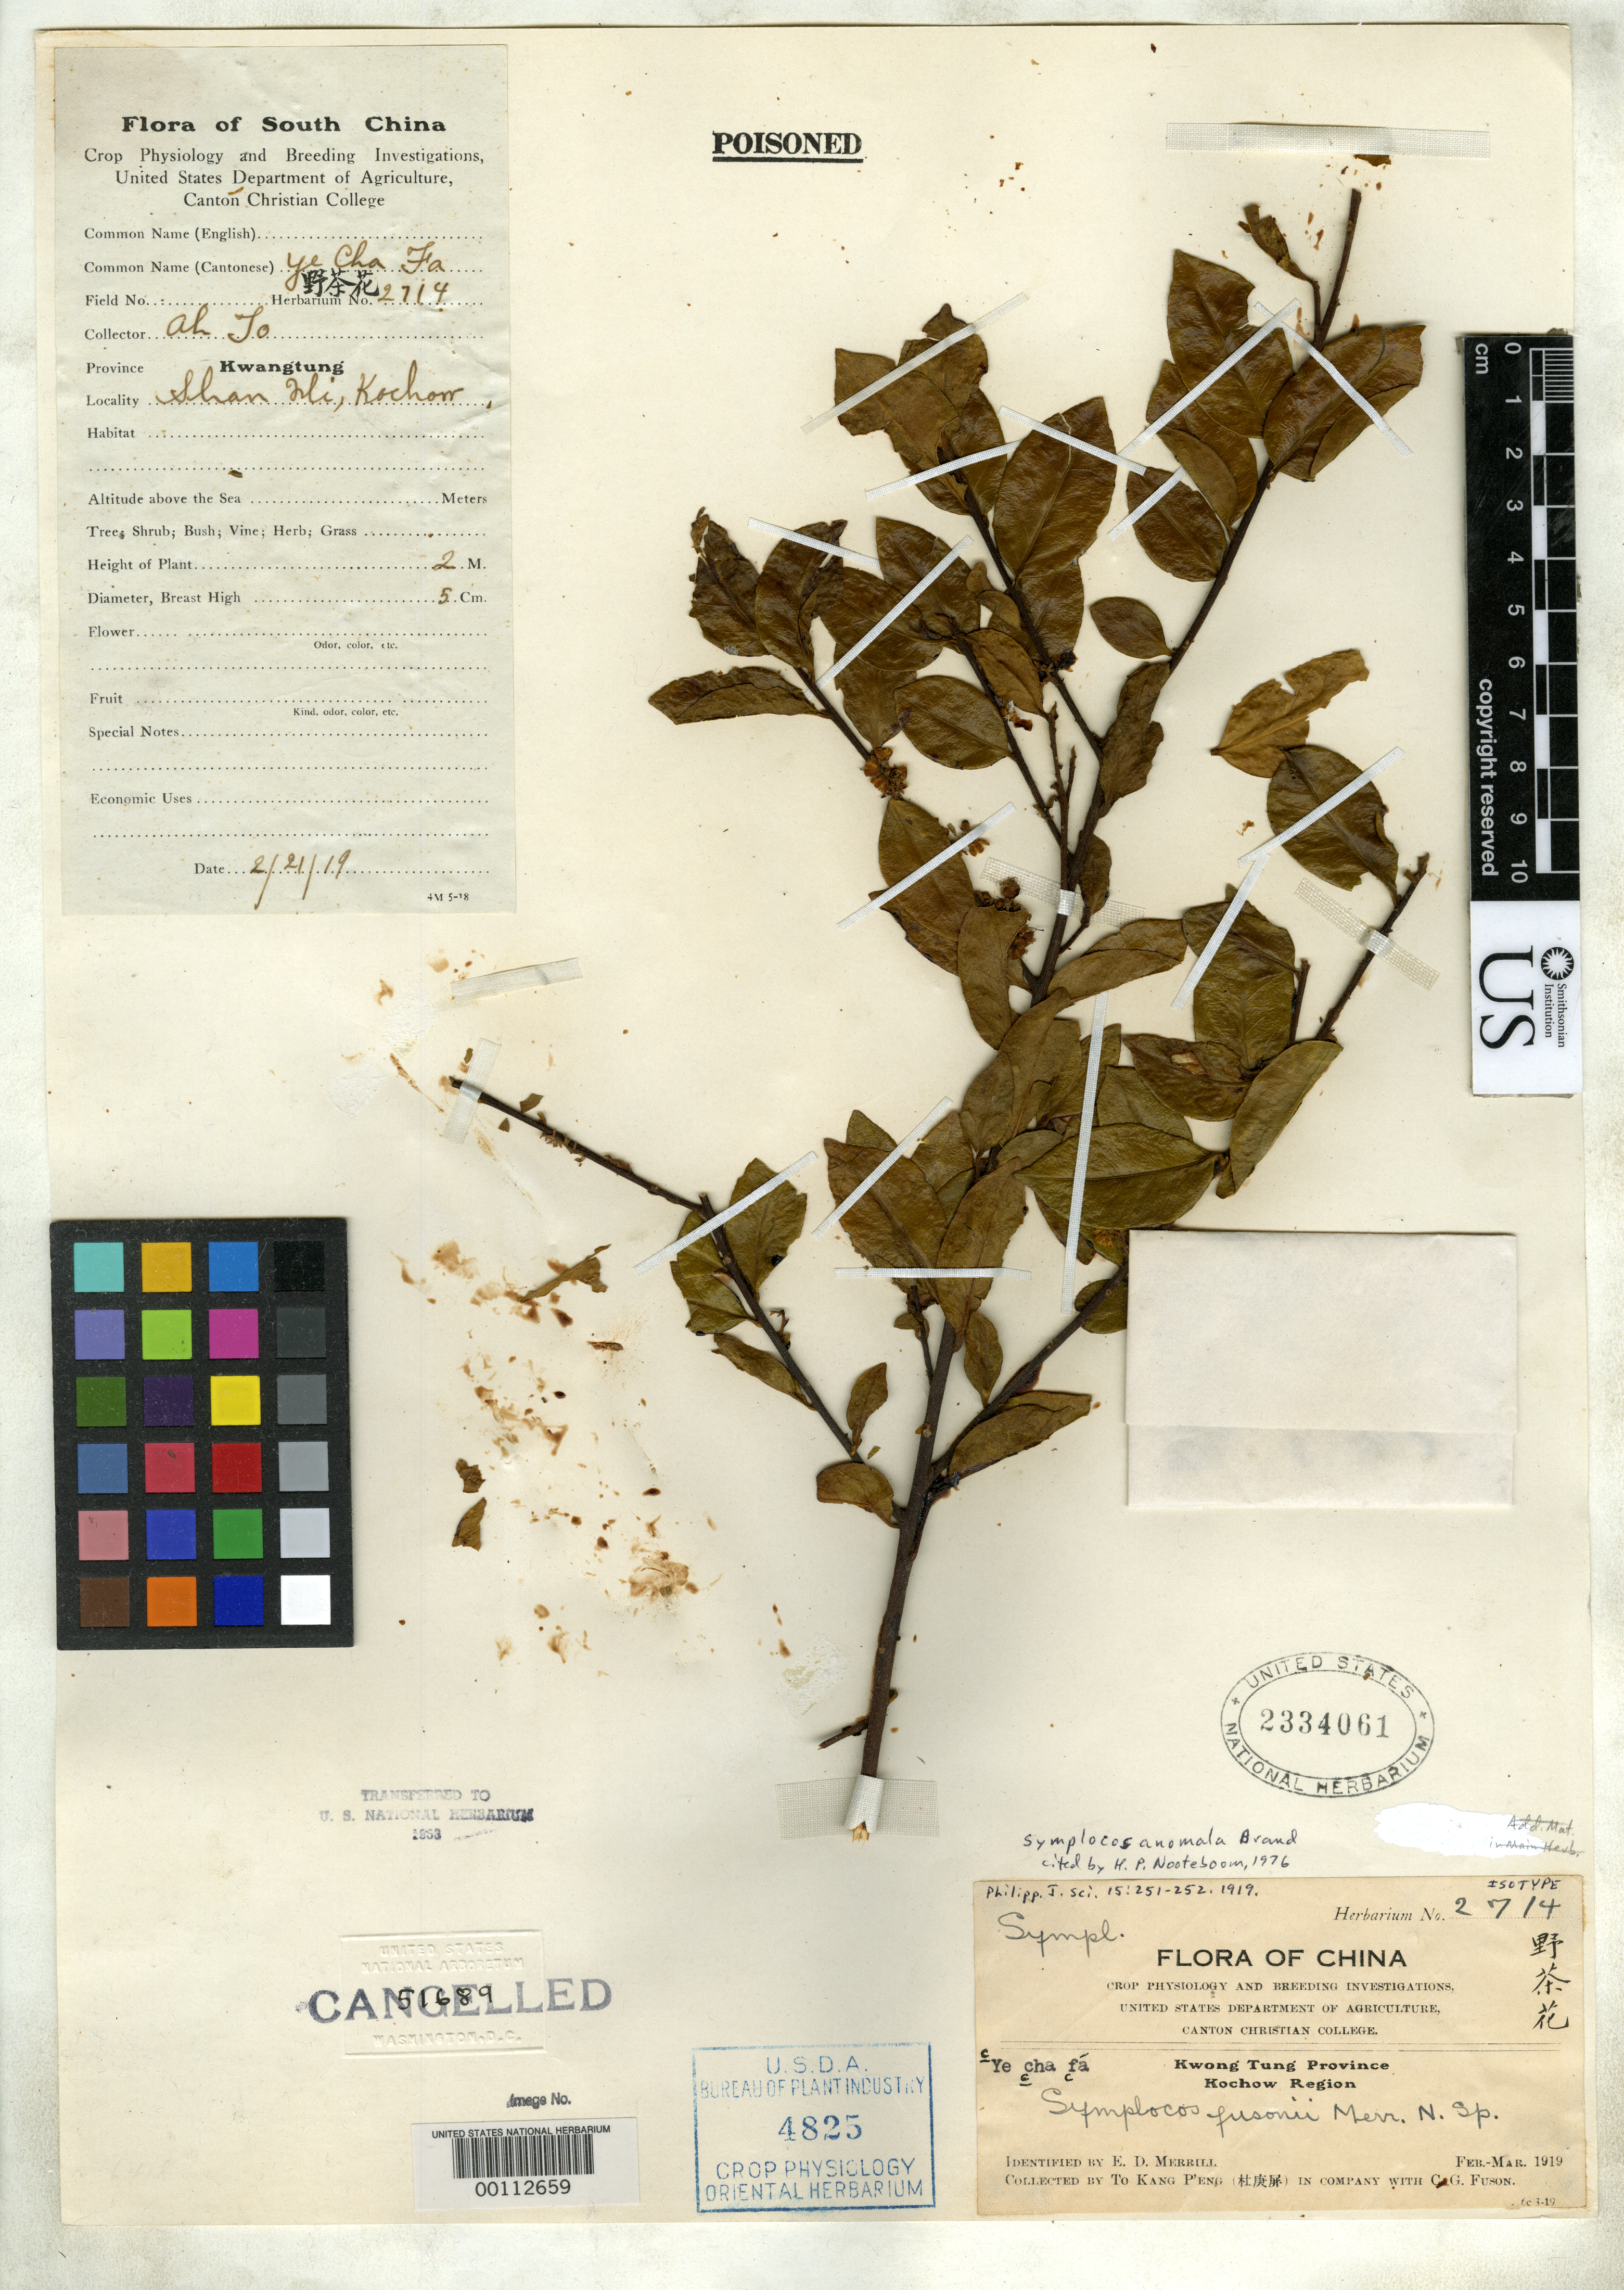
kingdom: Plantae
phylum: Tracheophyta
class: Magnoliopsida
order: Ericales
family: Symplocaceae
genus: Symplocos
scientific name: Symplocos fusonii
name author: Merr.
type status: Isotype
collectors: Kang Peng To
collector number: C.C.C. 2714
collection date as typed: Feb 1919 to -- Mar 1919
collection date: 1919-02/1919-03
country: China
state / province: Guangdong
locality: Kochow region.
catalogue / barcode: US 2334061